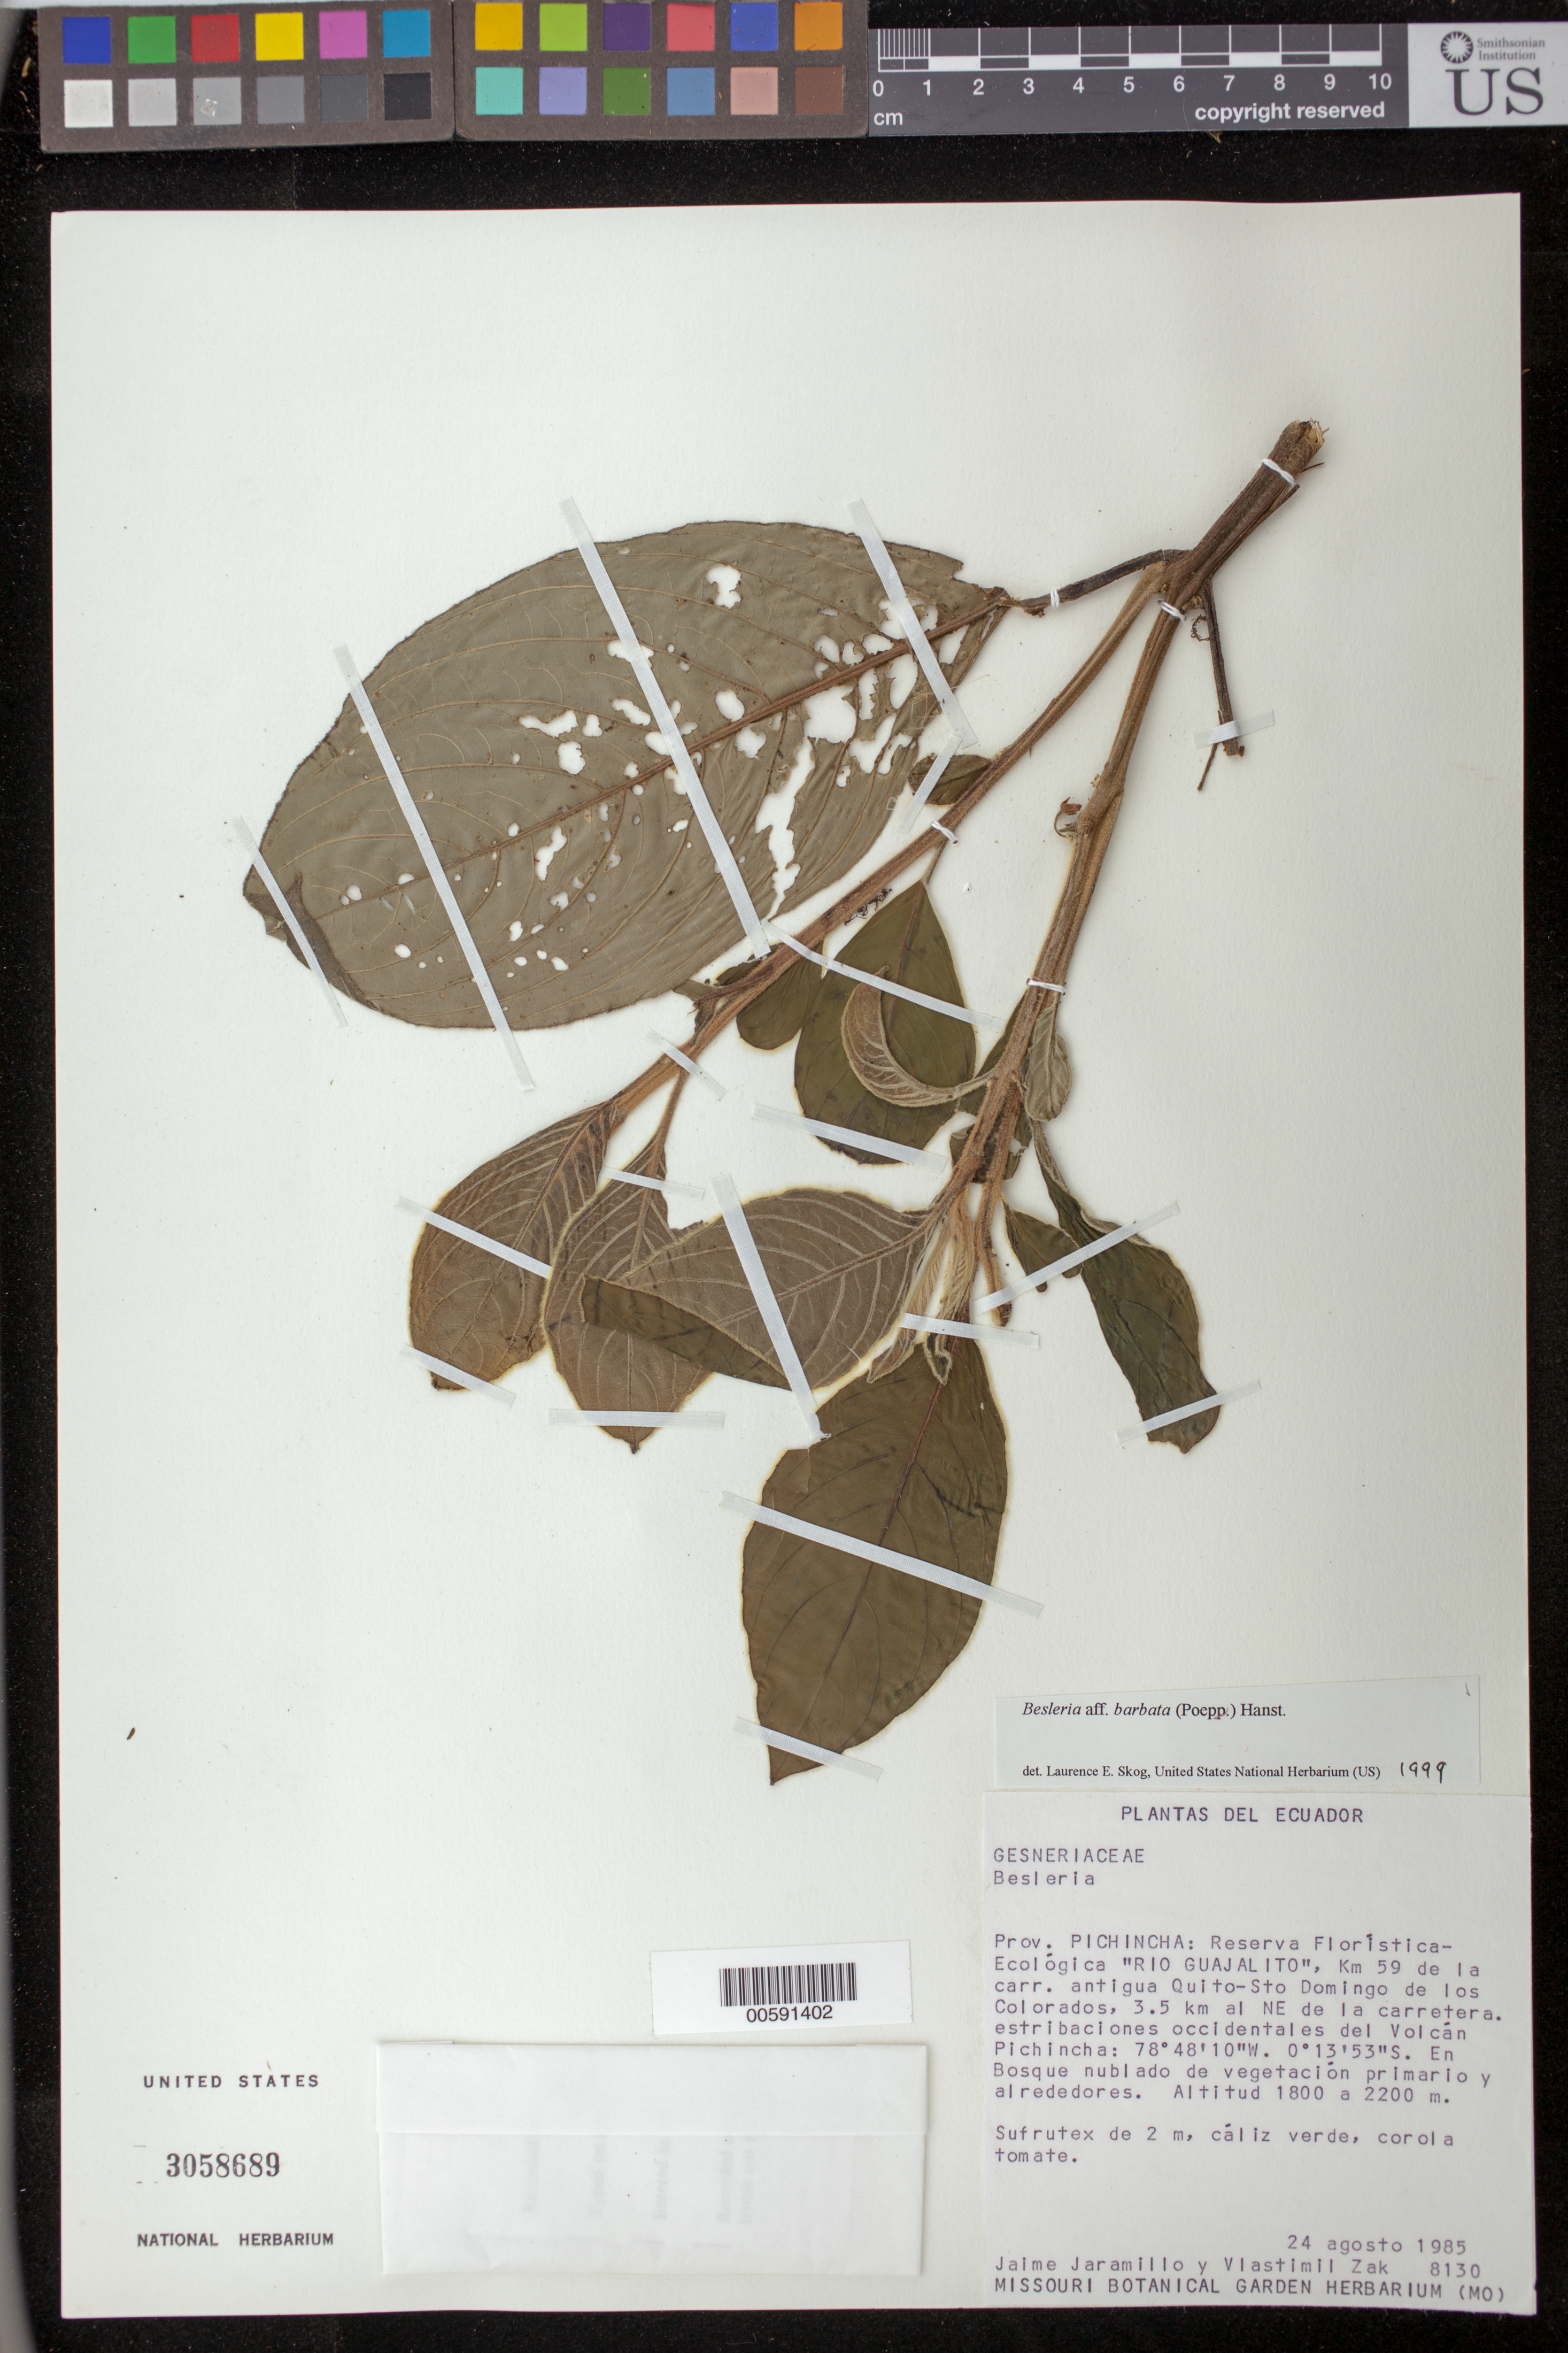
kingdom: Plantae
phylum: Tracheophyta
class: Magnoliopsida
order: Lamiales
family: Gesneriaceae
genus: Besleria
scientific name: Besleria barbata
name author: (Poepp.) Hanst.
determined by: Skog, Laurence E.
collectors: J. L. Jaramillo & V. Zak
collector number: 8130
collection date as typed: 24 Aug 1985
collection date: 1985-08-24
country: Ecuador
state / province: Pichincha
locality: Reserva Florística-Ecológica "Rio Guajalito", km 59 de la carr. antigua Quito-Sto. Domingo de los Colorados, 3.5 km al NE de la carretera; estribaciones occidentales del Volcán Pichincha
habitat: En bosque nublado de vegetación primario y alrededores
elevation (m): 1800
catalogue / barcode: US 3058689